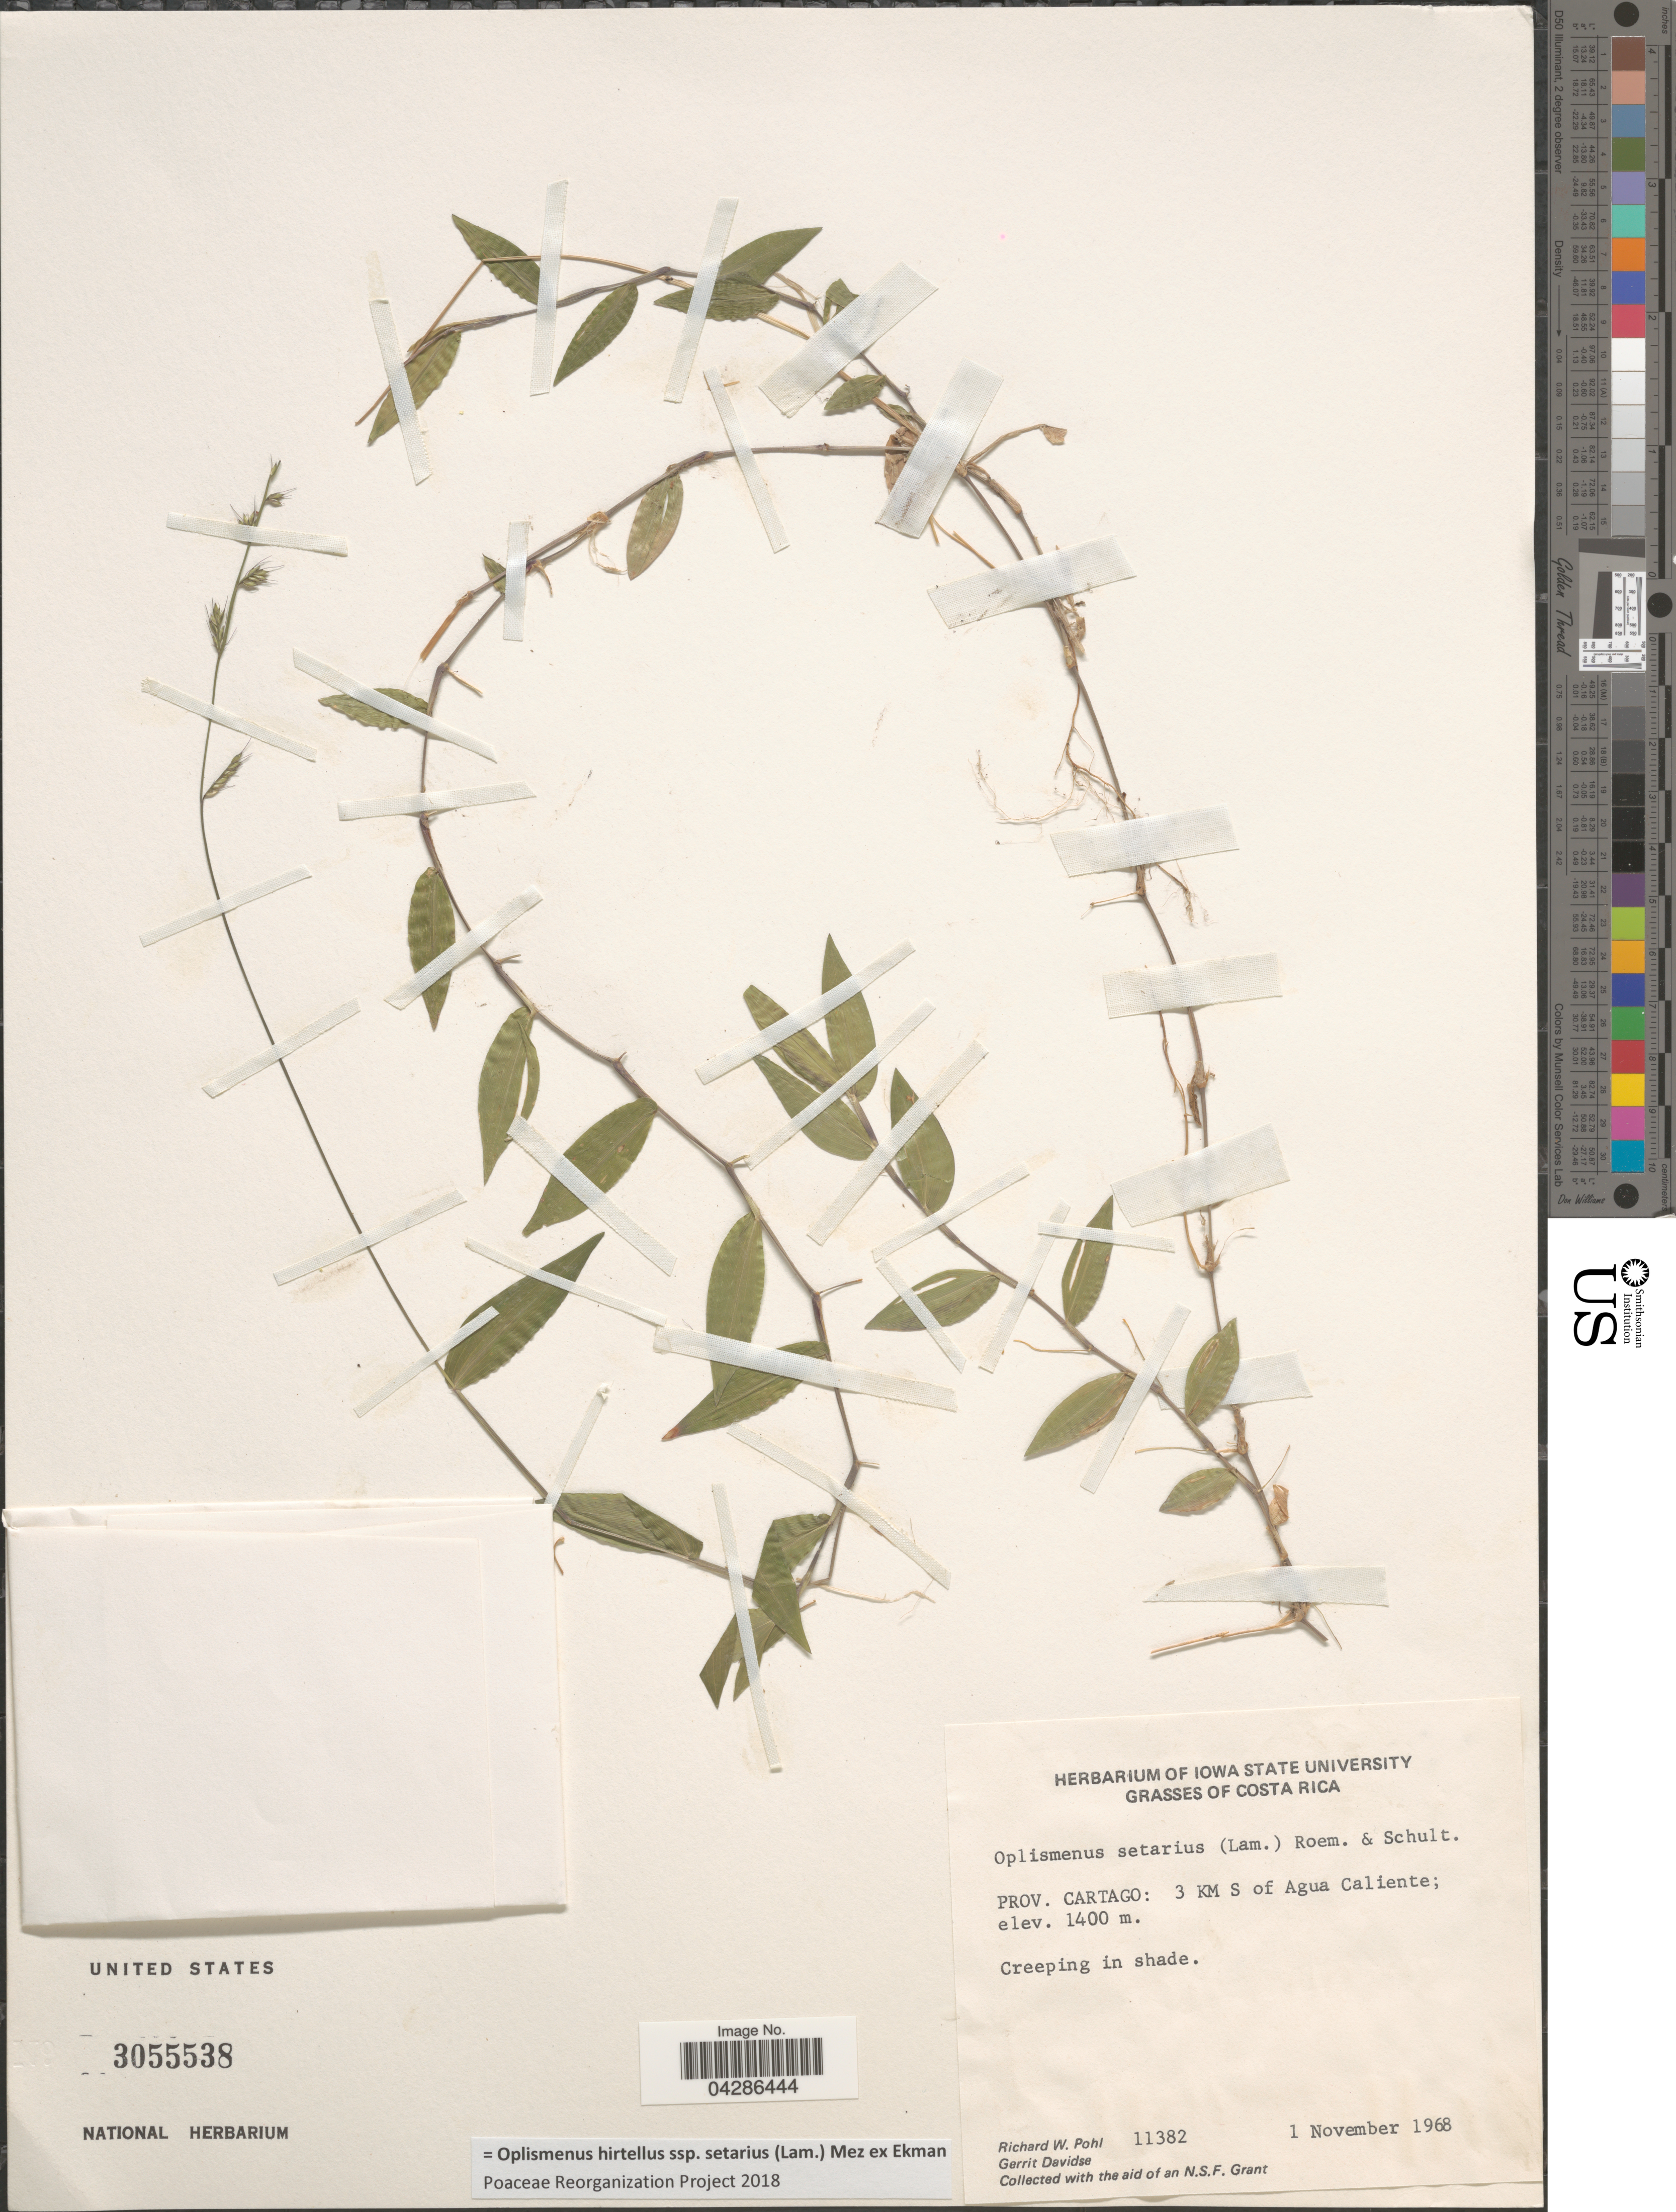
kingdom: Plantae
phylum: Tracheophyta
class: Liliopsida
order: Poales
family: Poaceae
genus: Oplismenus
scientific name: Oplismenus hirtellus subsp. setarius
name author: (Lam.) Mez ex Ekman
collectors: R. W. Pohl & G. Davidse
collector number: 11382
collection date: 1968-11-01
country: Costa Rica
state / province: Cartago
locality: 3 Km S of Agua Caliente.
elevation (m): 1400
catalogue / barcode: US 3055538